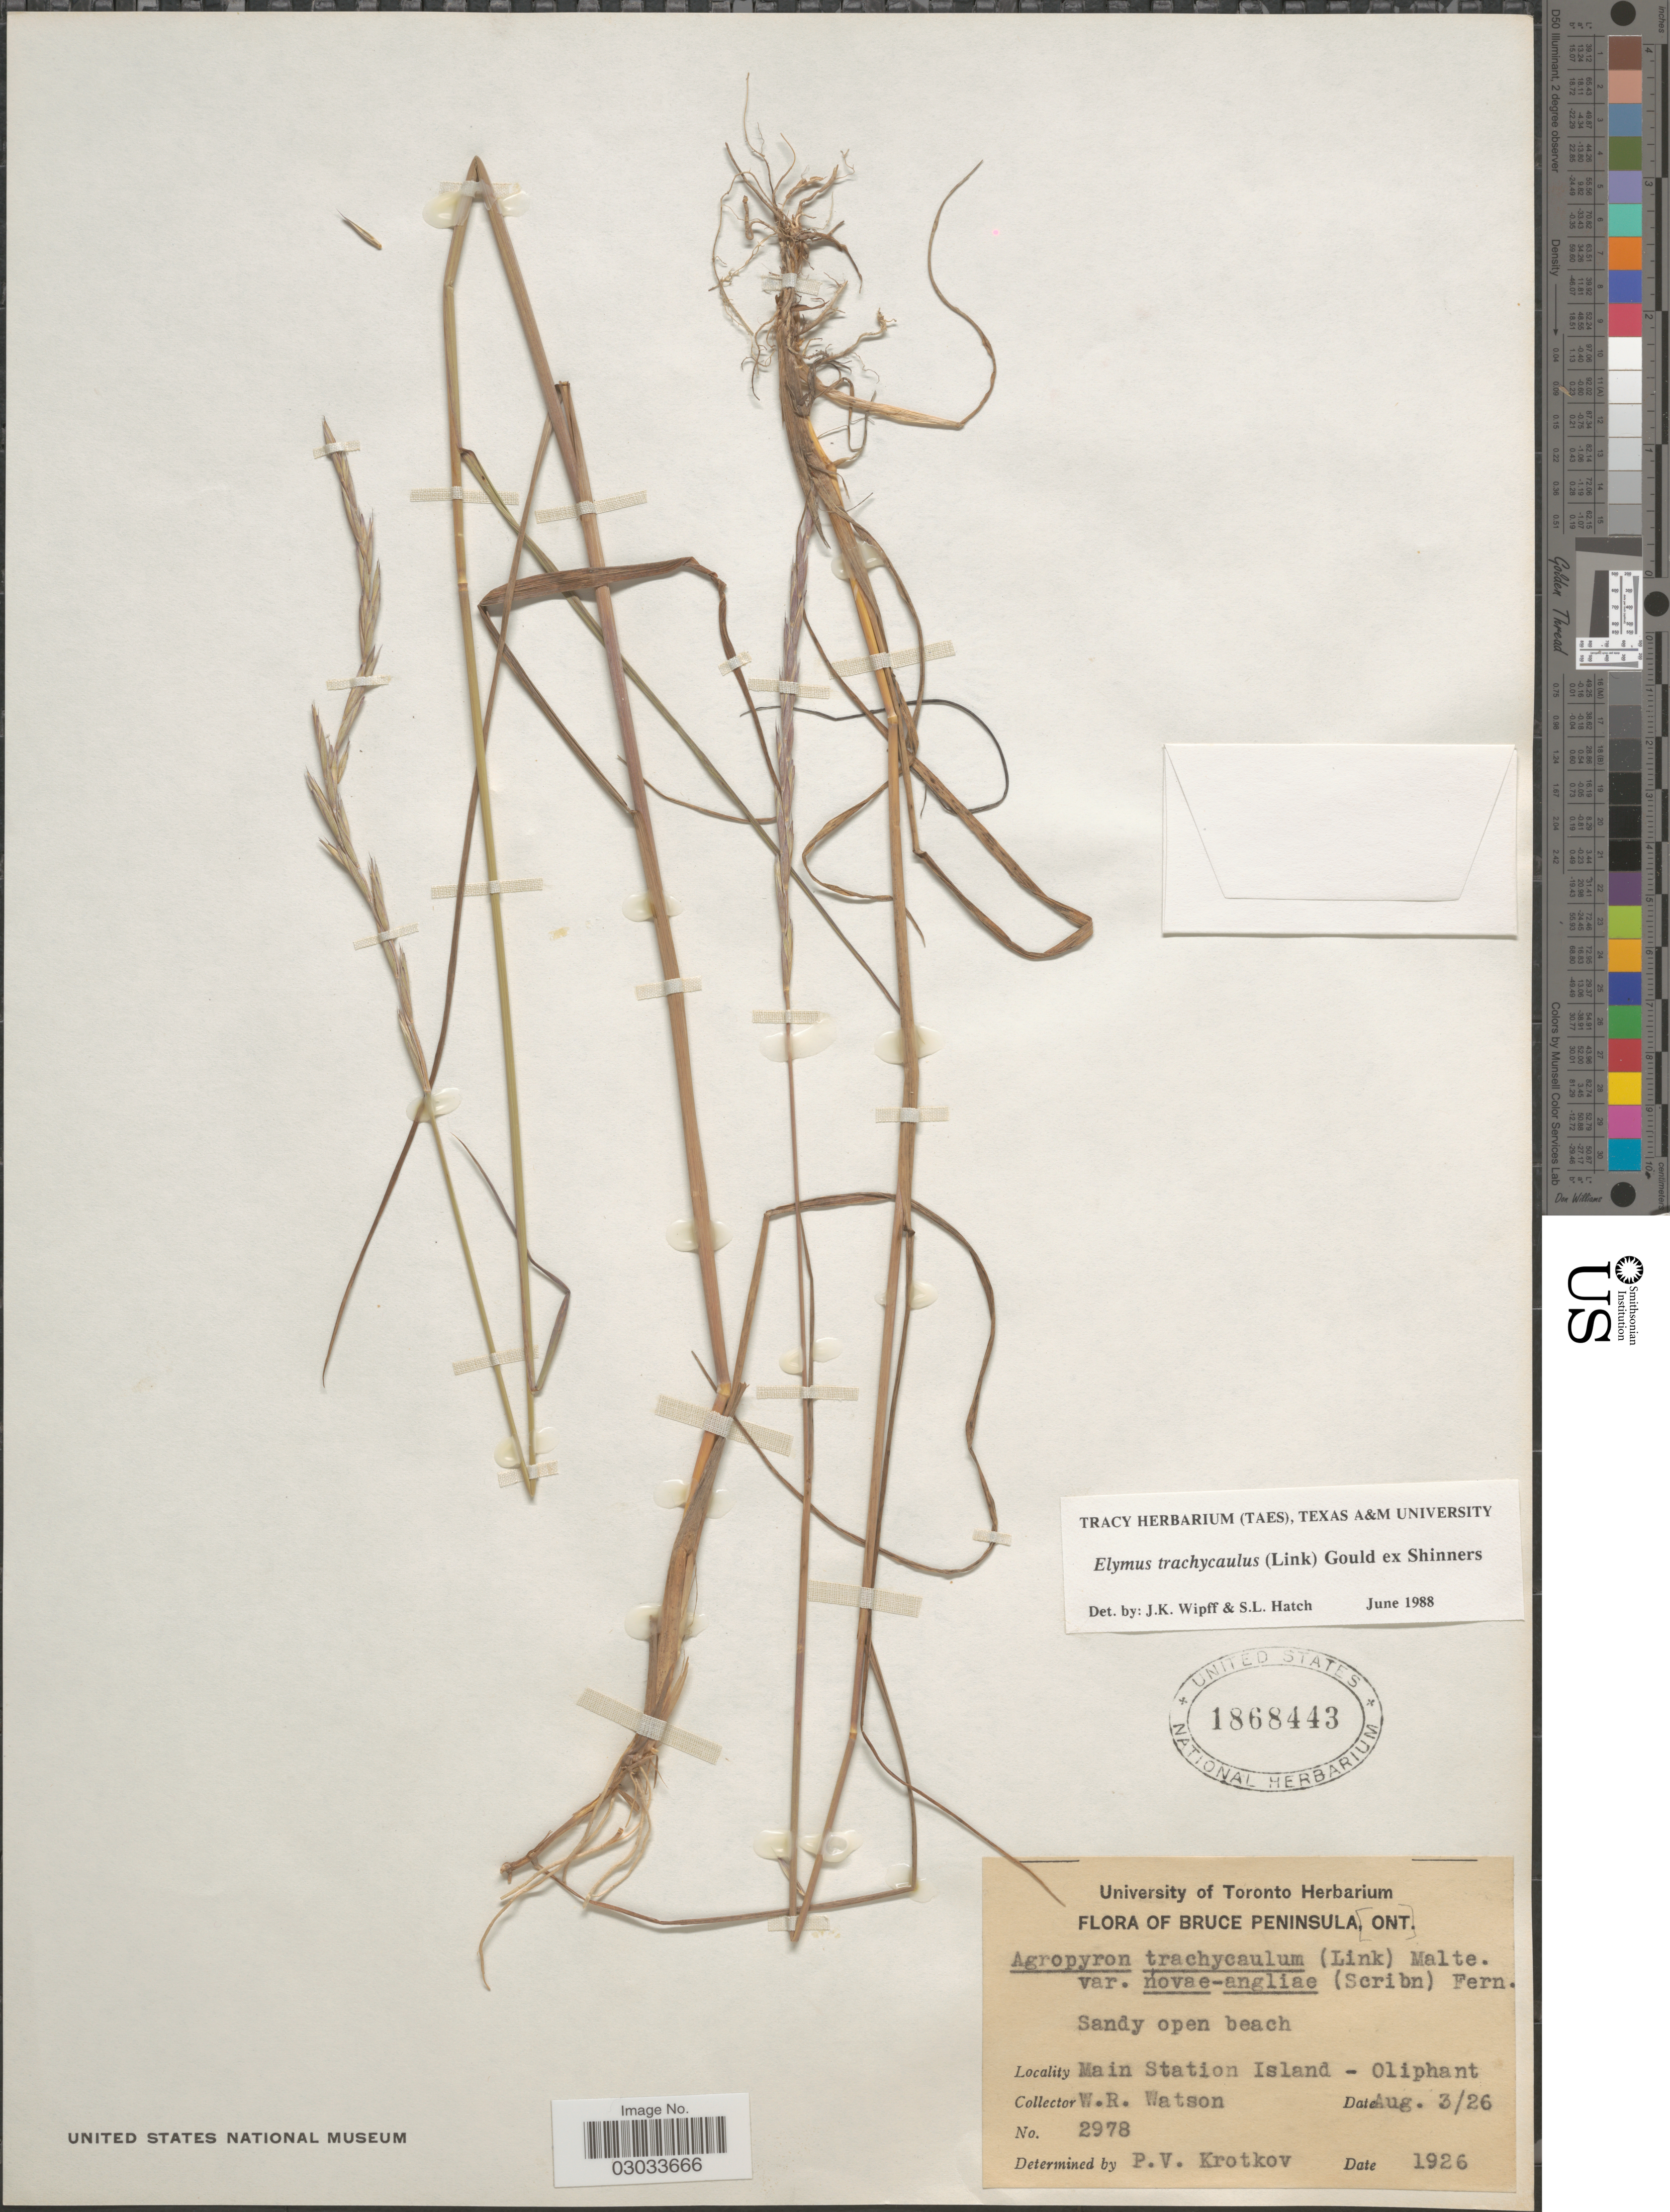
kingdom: Plantae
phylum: Tracheophyta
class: Liliopsida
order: Poales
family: Poaceae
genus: Elymus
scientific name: Elymus trachycaulus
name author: (Link) Gould ex Shinners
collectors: W. R. Watson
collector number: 2978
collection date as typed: Transcribed d/m/y: 3/8/26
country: Canada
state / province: Ontario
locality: Bruce Peninsula. Main Station Island - Oliphant.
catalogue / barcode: US 1868443